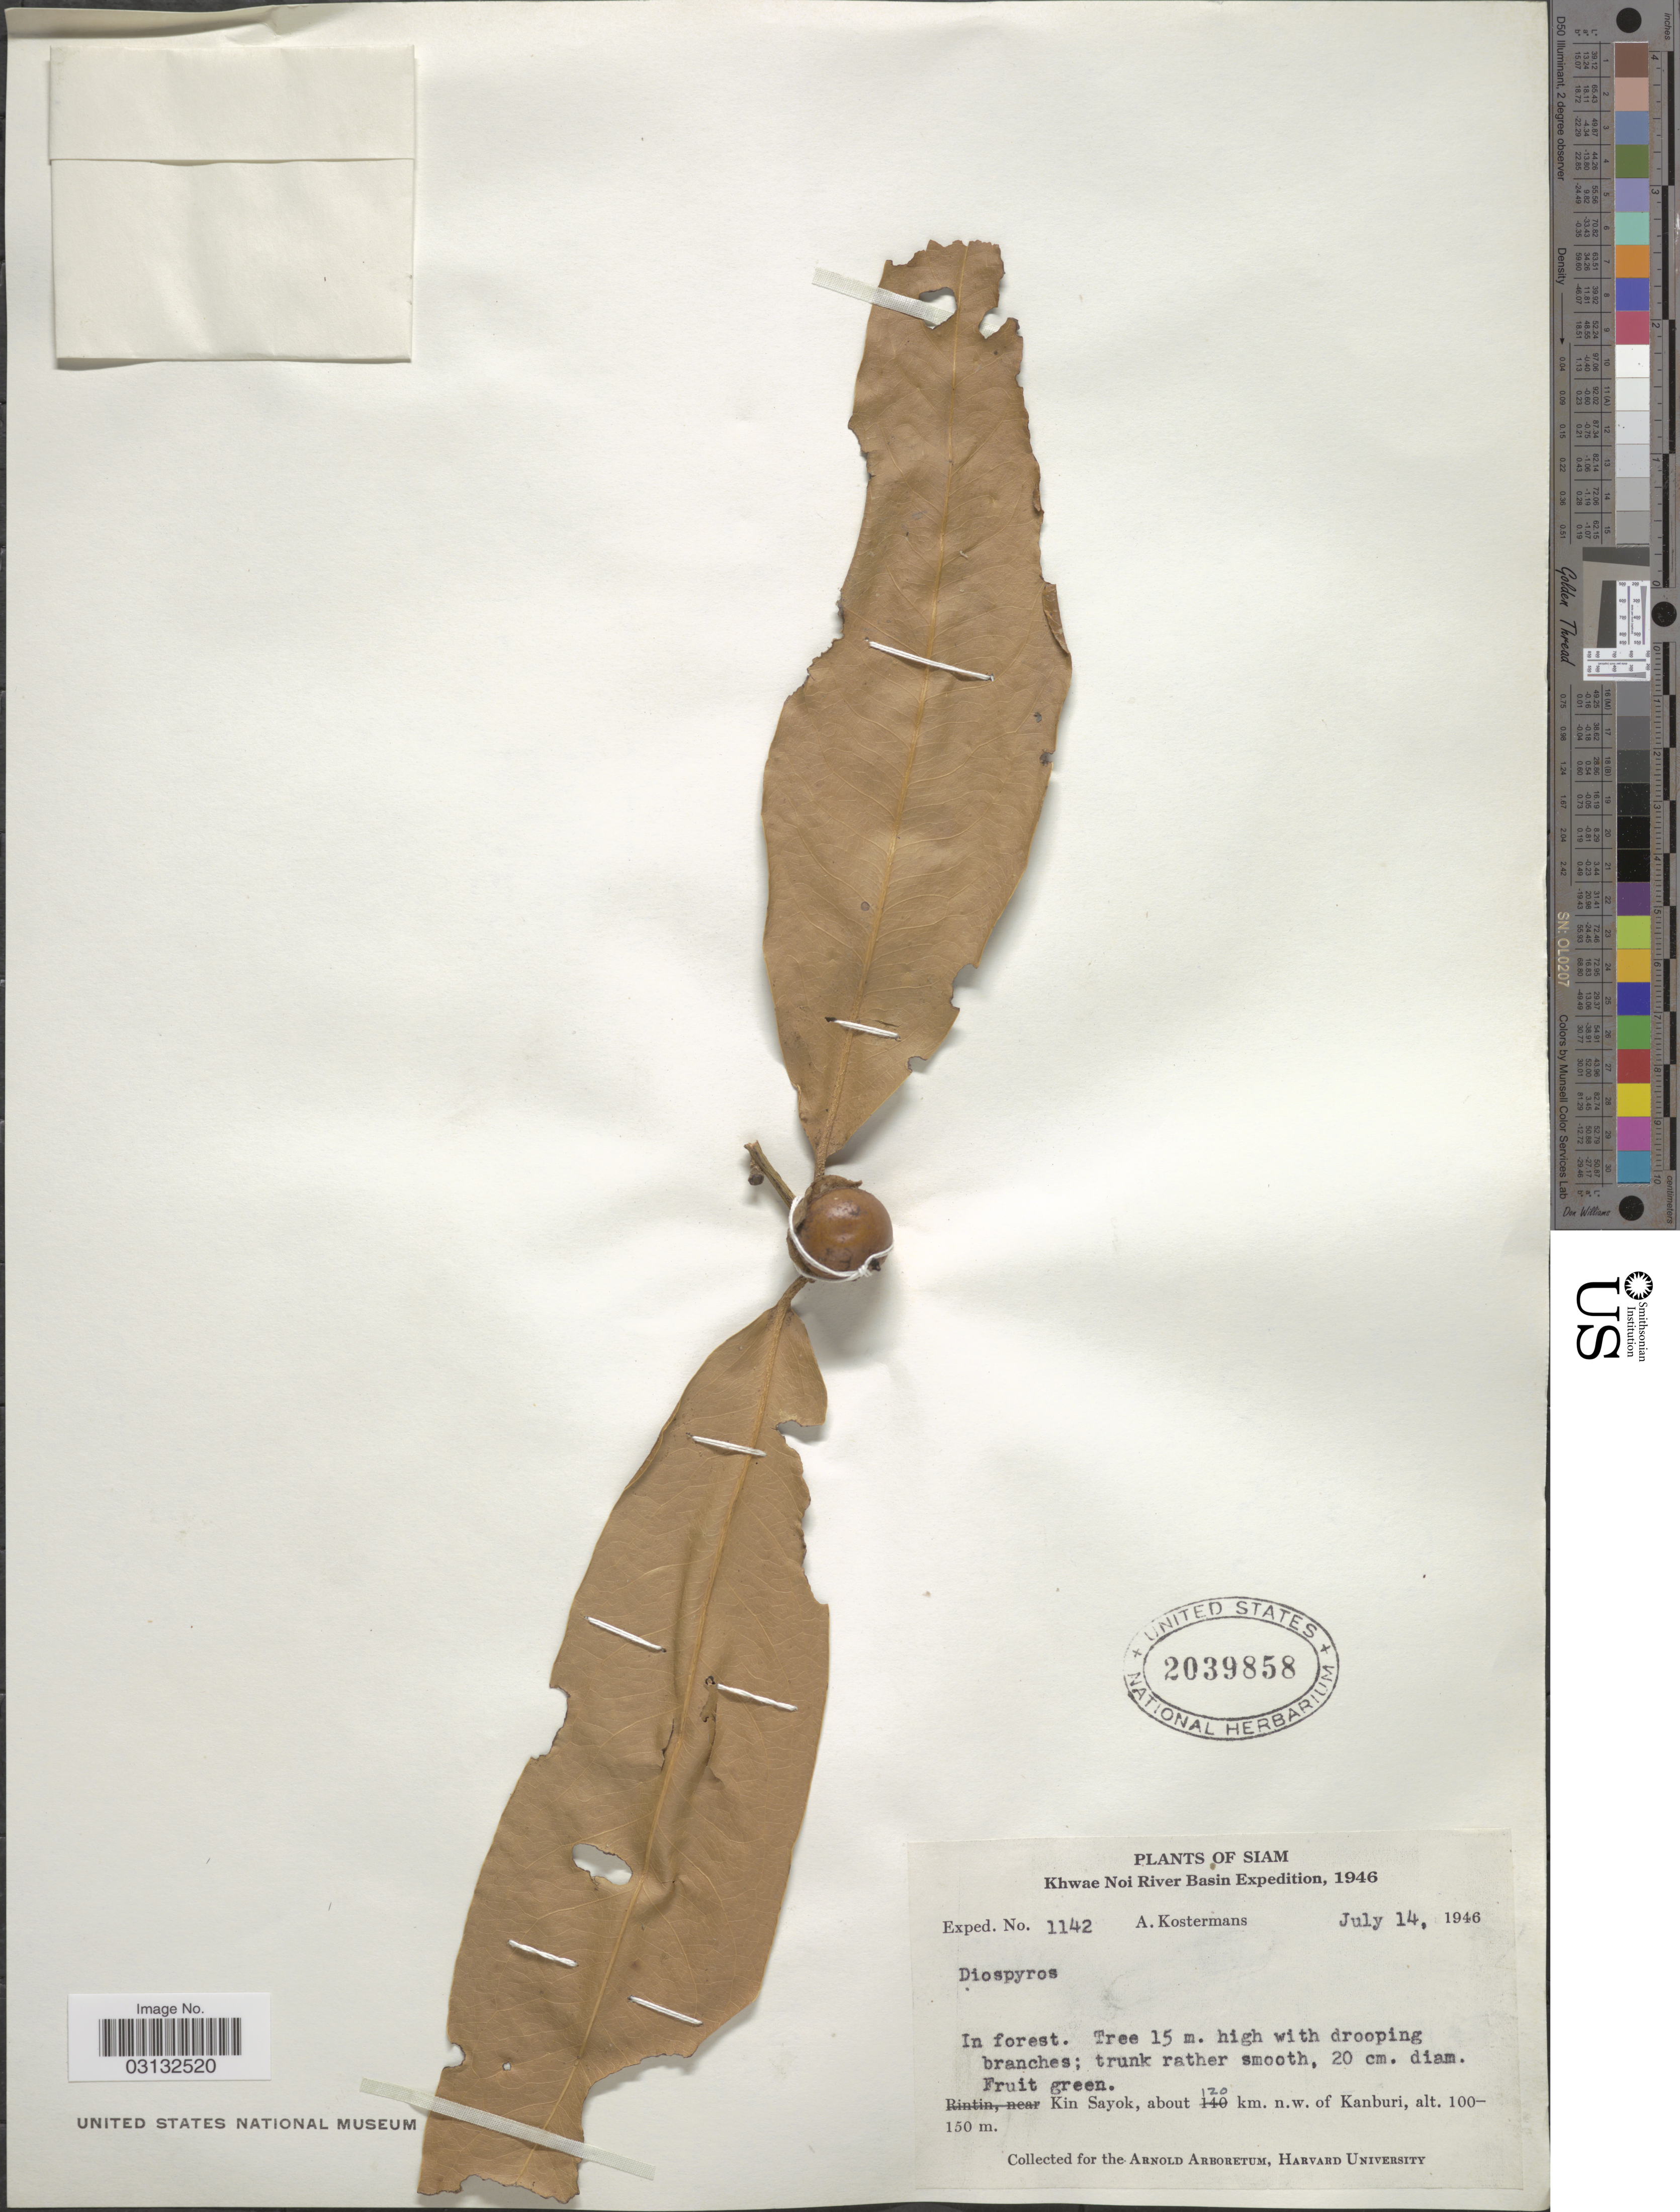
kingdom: Plantae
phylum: Tracheophyta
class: Magnoliopsida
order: Ericales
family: Ebenaceae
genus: Diospyros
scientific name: Diospyros sp.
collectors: A. J. G. Kostermans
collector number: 1142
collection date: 1946-07-14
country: Thailand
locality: Siam. Khwae Noi River Basin. Kin Sayok, about 120 km. n.w. of Kanburi.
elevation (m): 100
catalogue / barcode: US 2039858